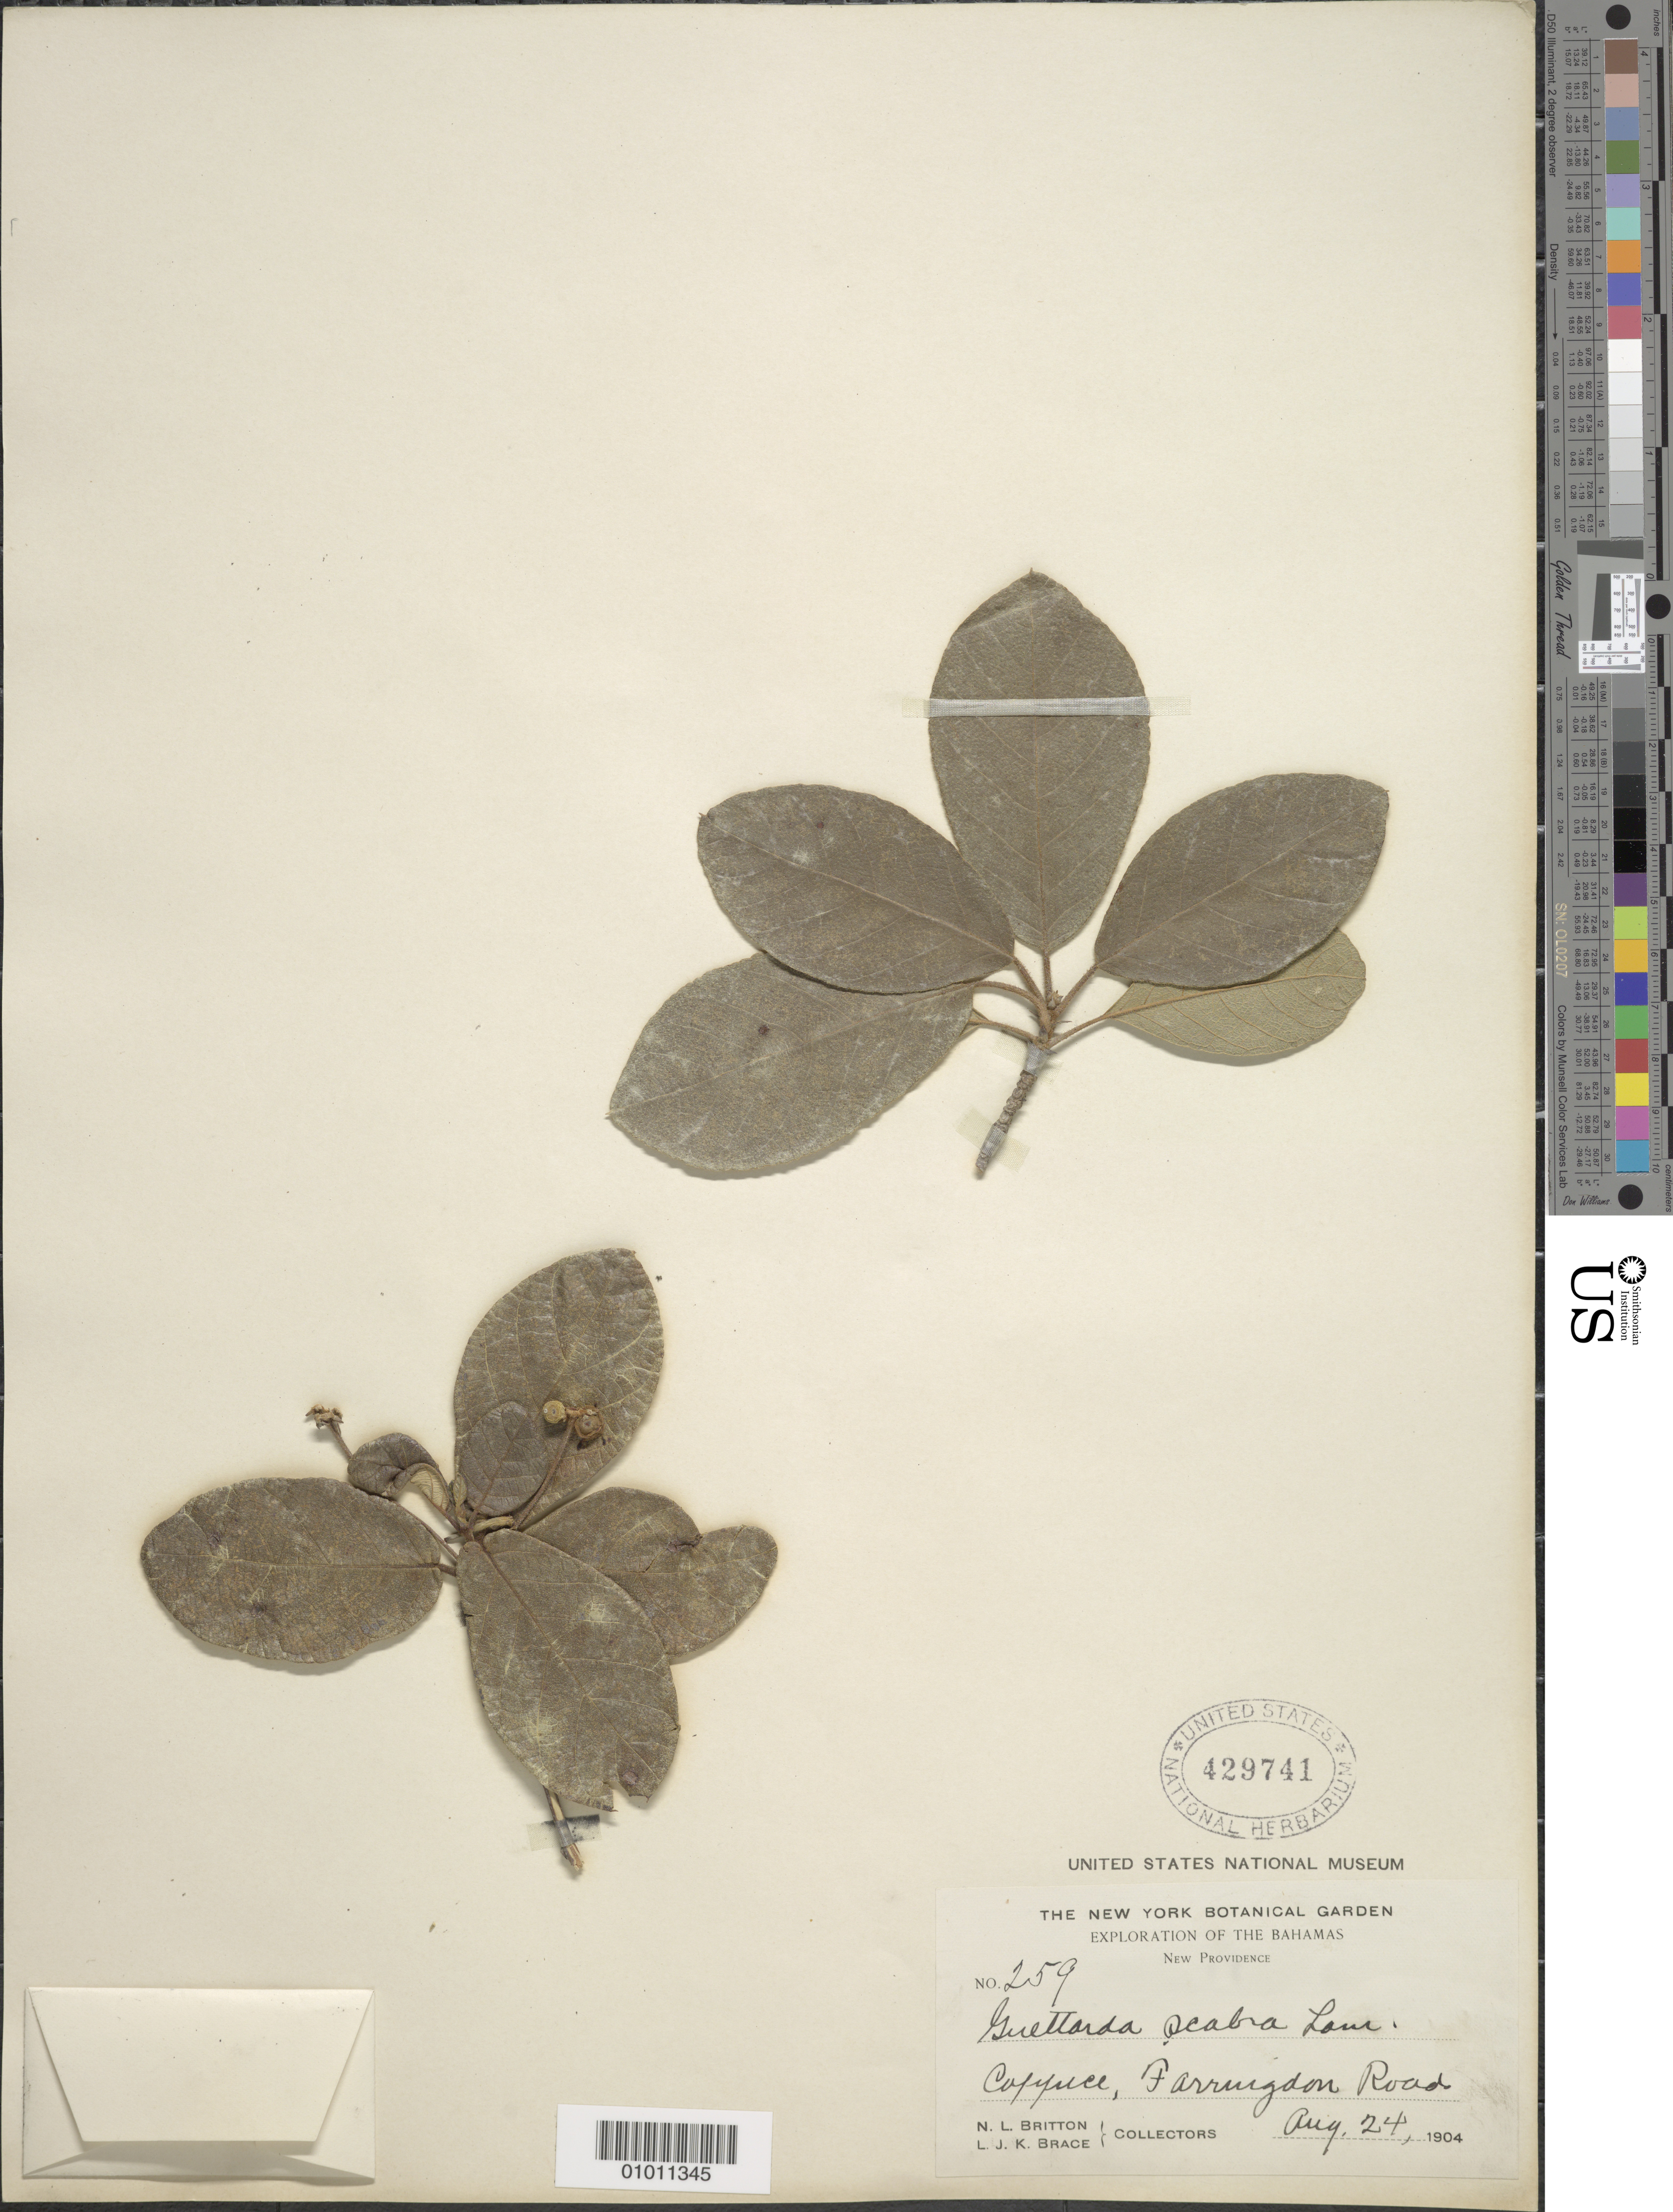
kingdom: Plantae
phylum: Tracheophyta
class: Magnoliopsida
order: Gentianales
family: Rubiaceae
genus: Guettarda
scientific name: Guettarda scabra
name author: (L.) Vent.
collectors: N. Britton & L. J. K. Brace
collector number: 259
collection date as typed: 24 Aug 1904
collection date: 1904-08-24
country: Bahamas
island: New Providence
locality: Farringdon Road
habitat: Coppice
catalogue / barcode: US 429741